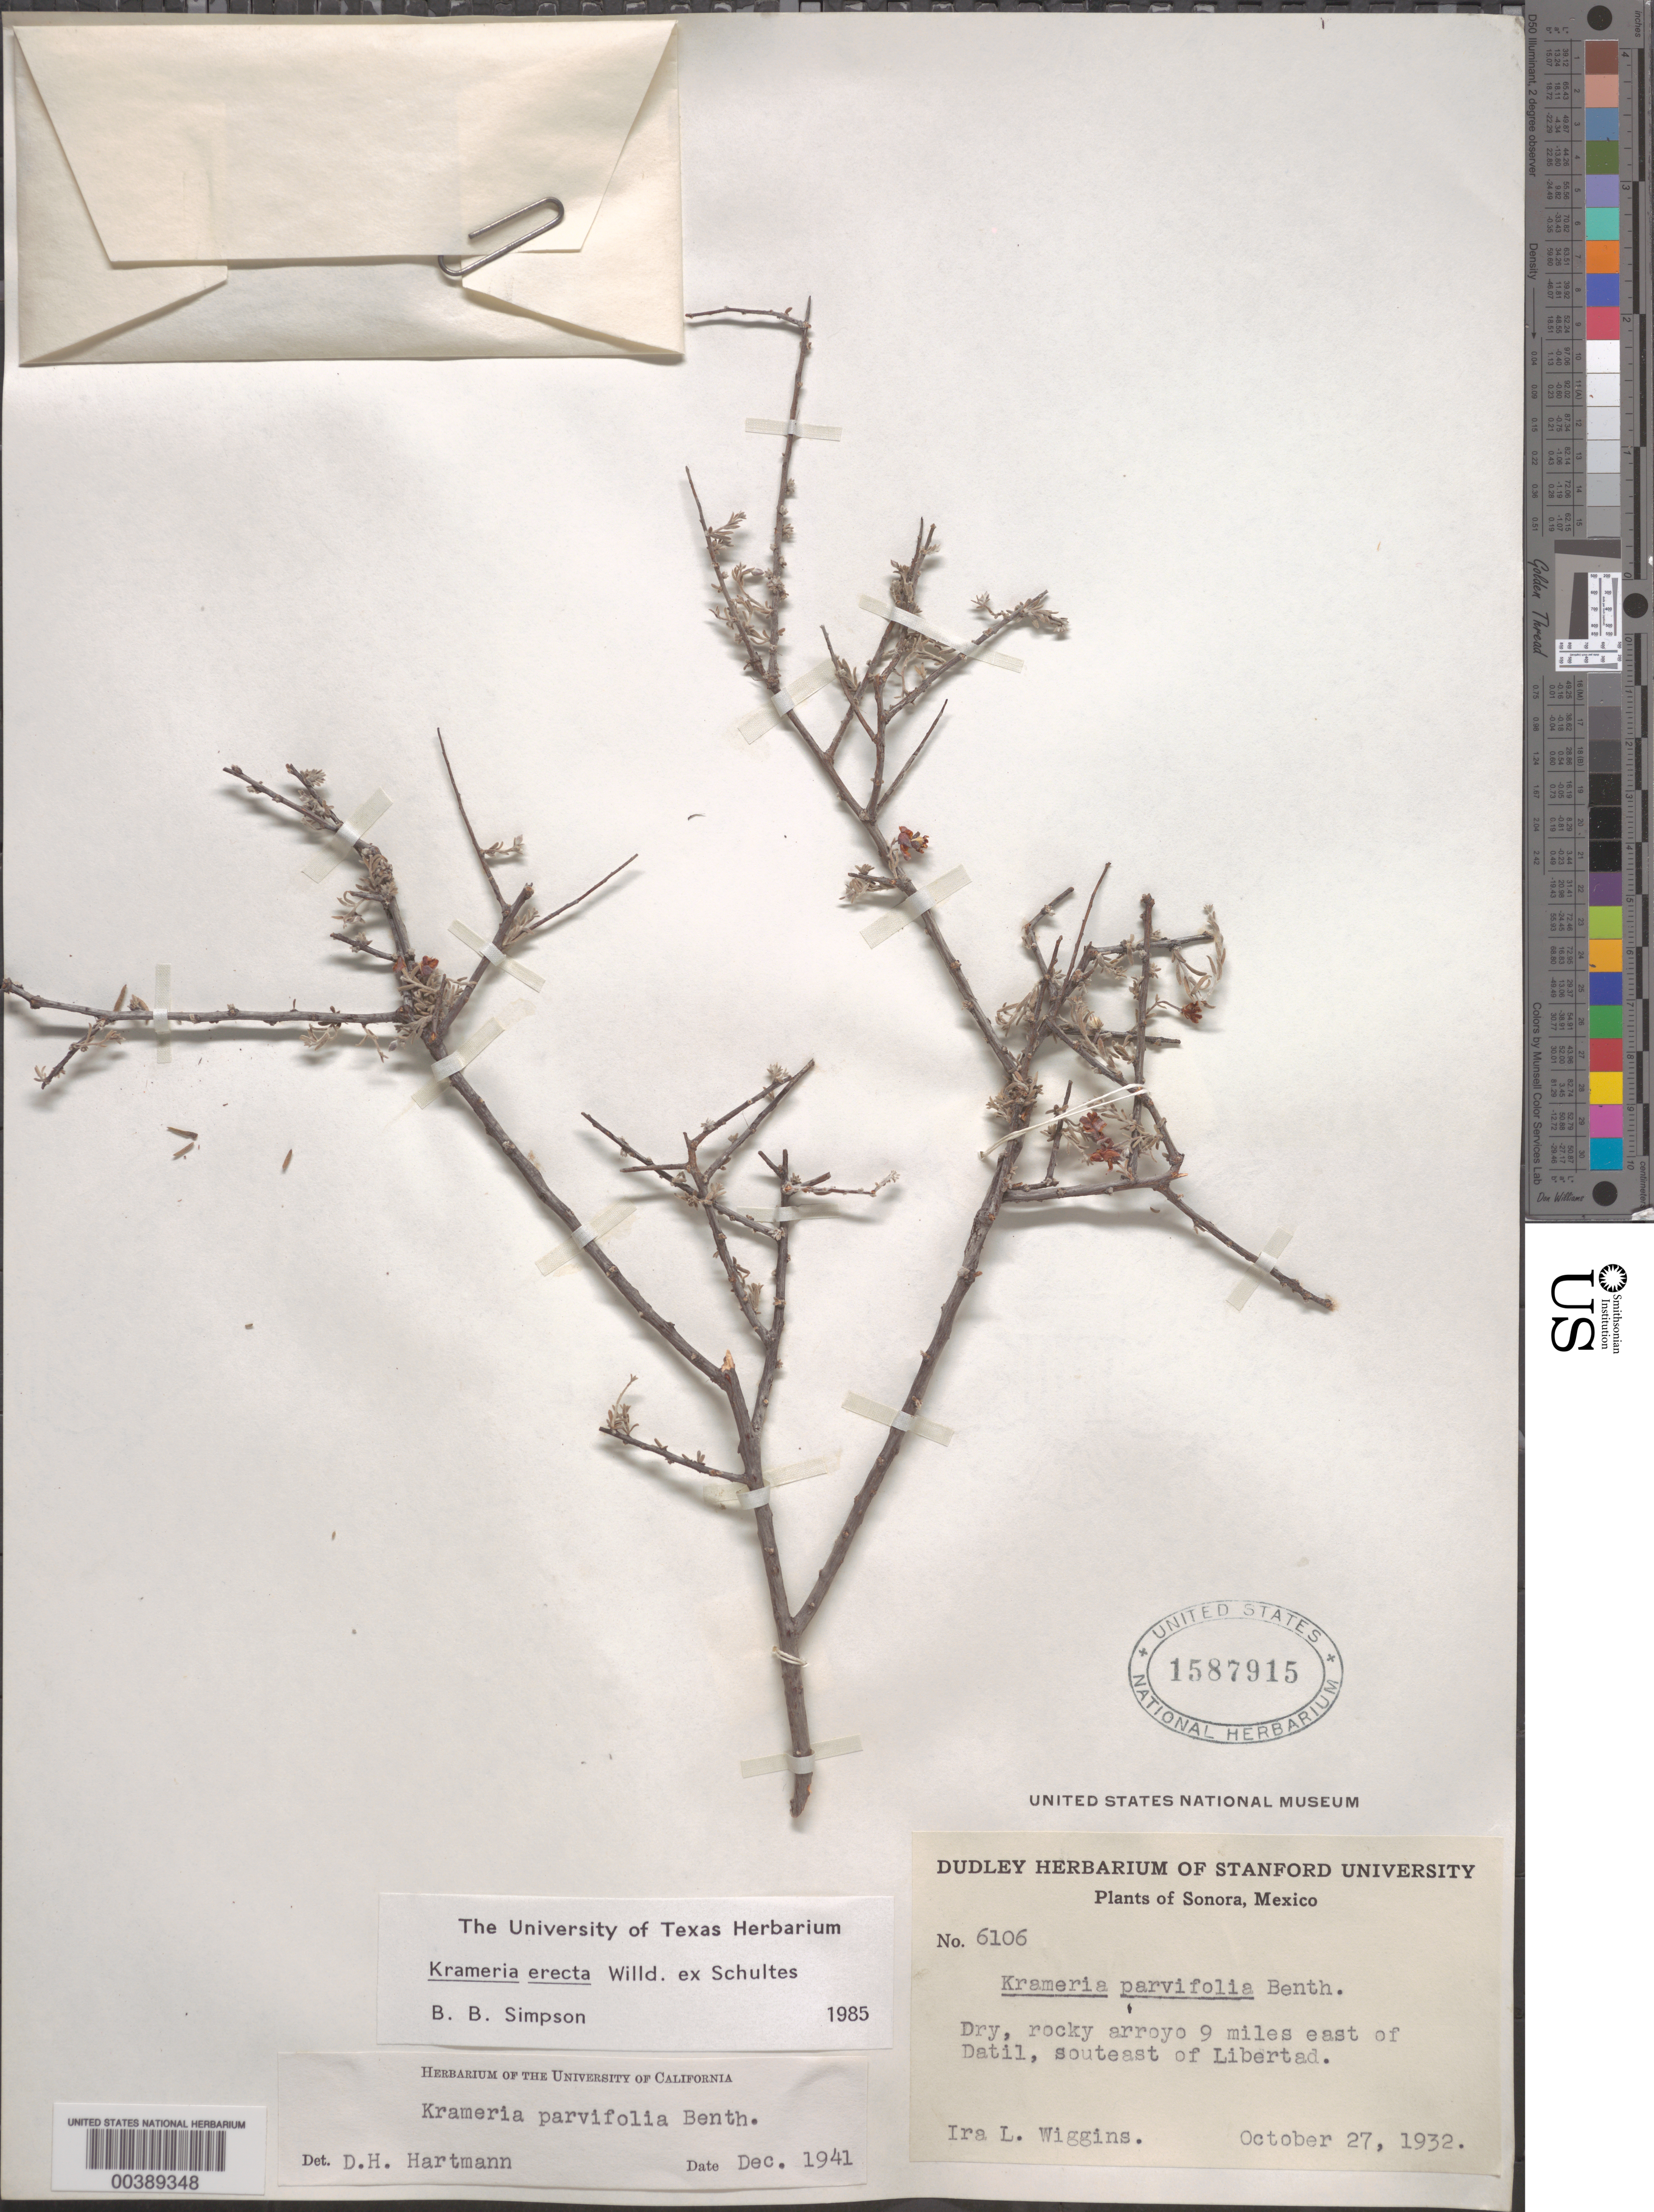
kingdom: Plantae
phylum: Tracheophyta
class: Magnoliopsida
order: Zygophyllales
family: Krameriaceae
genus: Krameria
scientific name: Krameria erecta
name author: Willd. ex Schult.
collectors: I. L. Wiggins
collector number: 6106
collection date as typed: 27 Oct 1932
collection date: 1932-10-27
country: Mexico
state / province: Sonora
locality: Arroyo 9 mi E of Dtil, SE of Libertad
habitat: Dry rocky arroyo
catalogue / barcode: US 1587915